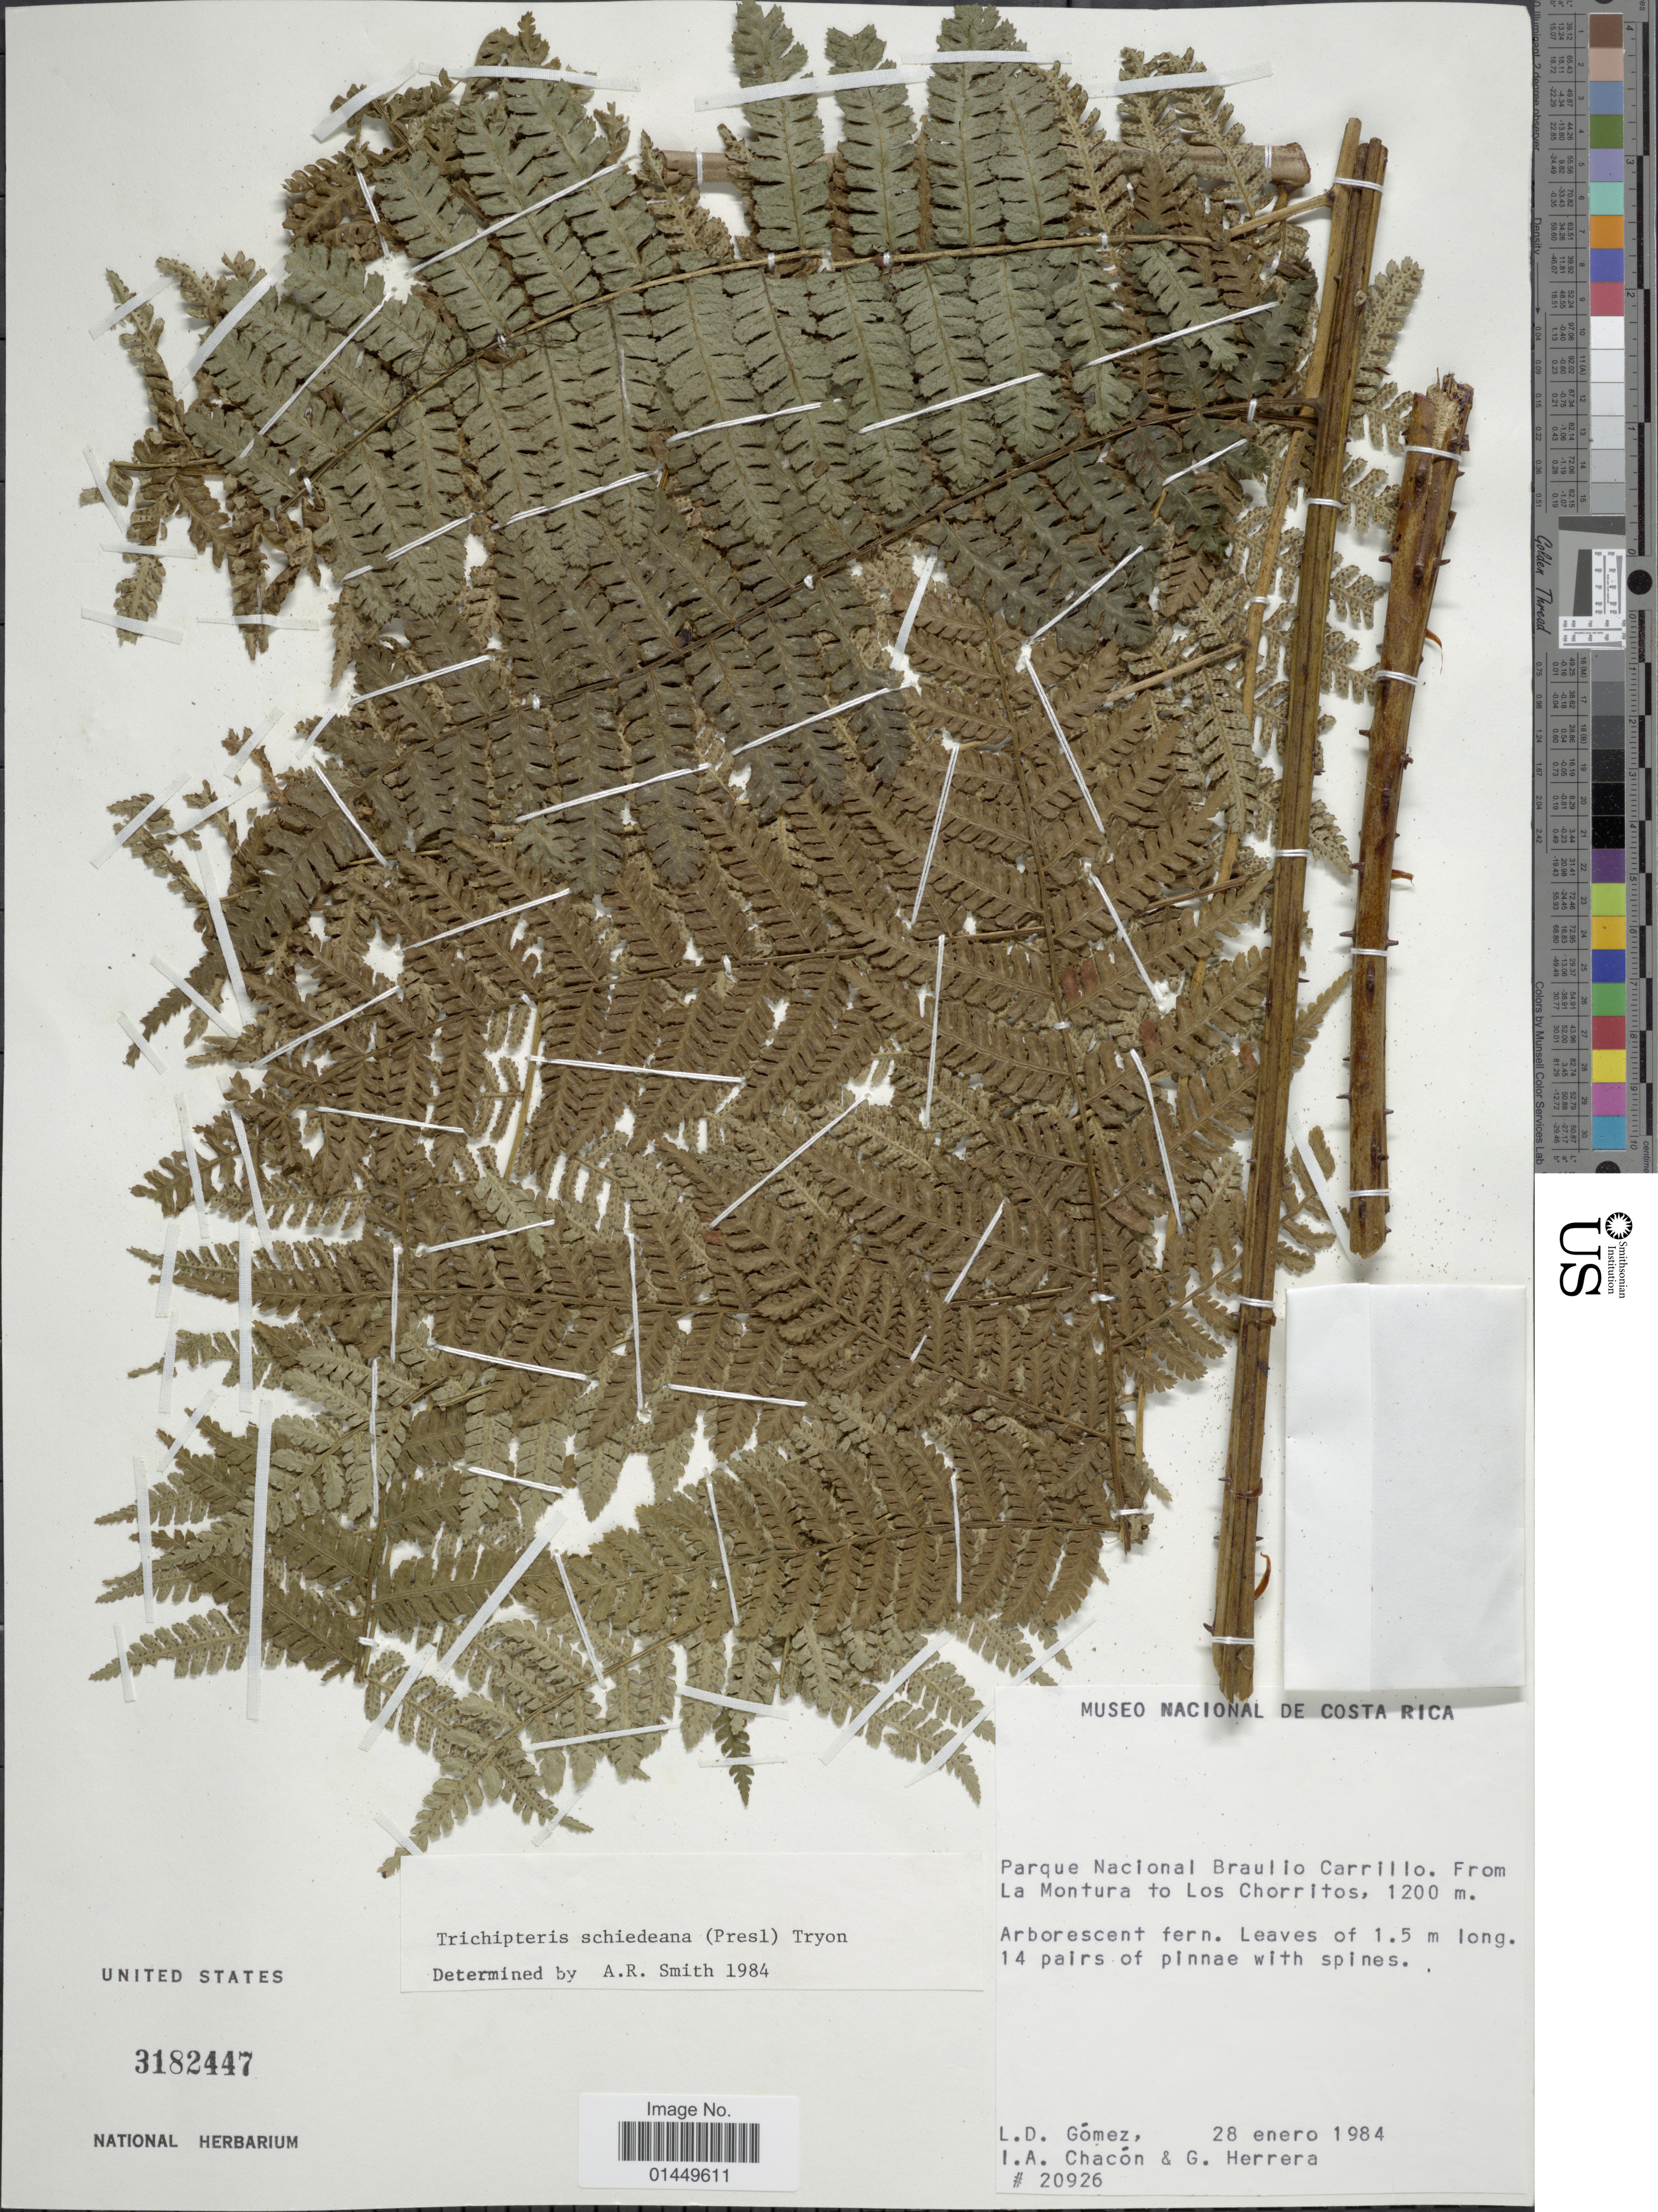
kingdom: Plantae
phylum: Tracheophyta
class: Polypodiopsida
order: Cyatheales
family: Cyatheaceae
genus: Cyathea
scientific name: Cyathea schiedeana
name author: (C. Presl) Domin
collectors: L. Gomez, I. Chacón & G. Herrera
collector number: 20926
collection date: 1984-01-28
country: Costa Rica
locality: Parque Nacional Braulio Carrillo, From La Montura to Los Chorritos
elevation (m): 1200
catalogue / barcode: US 3182447